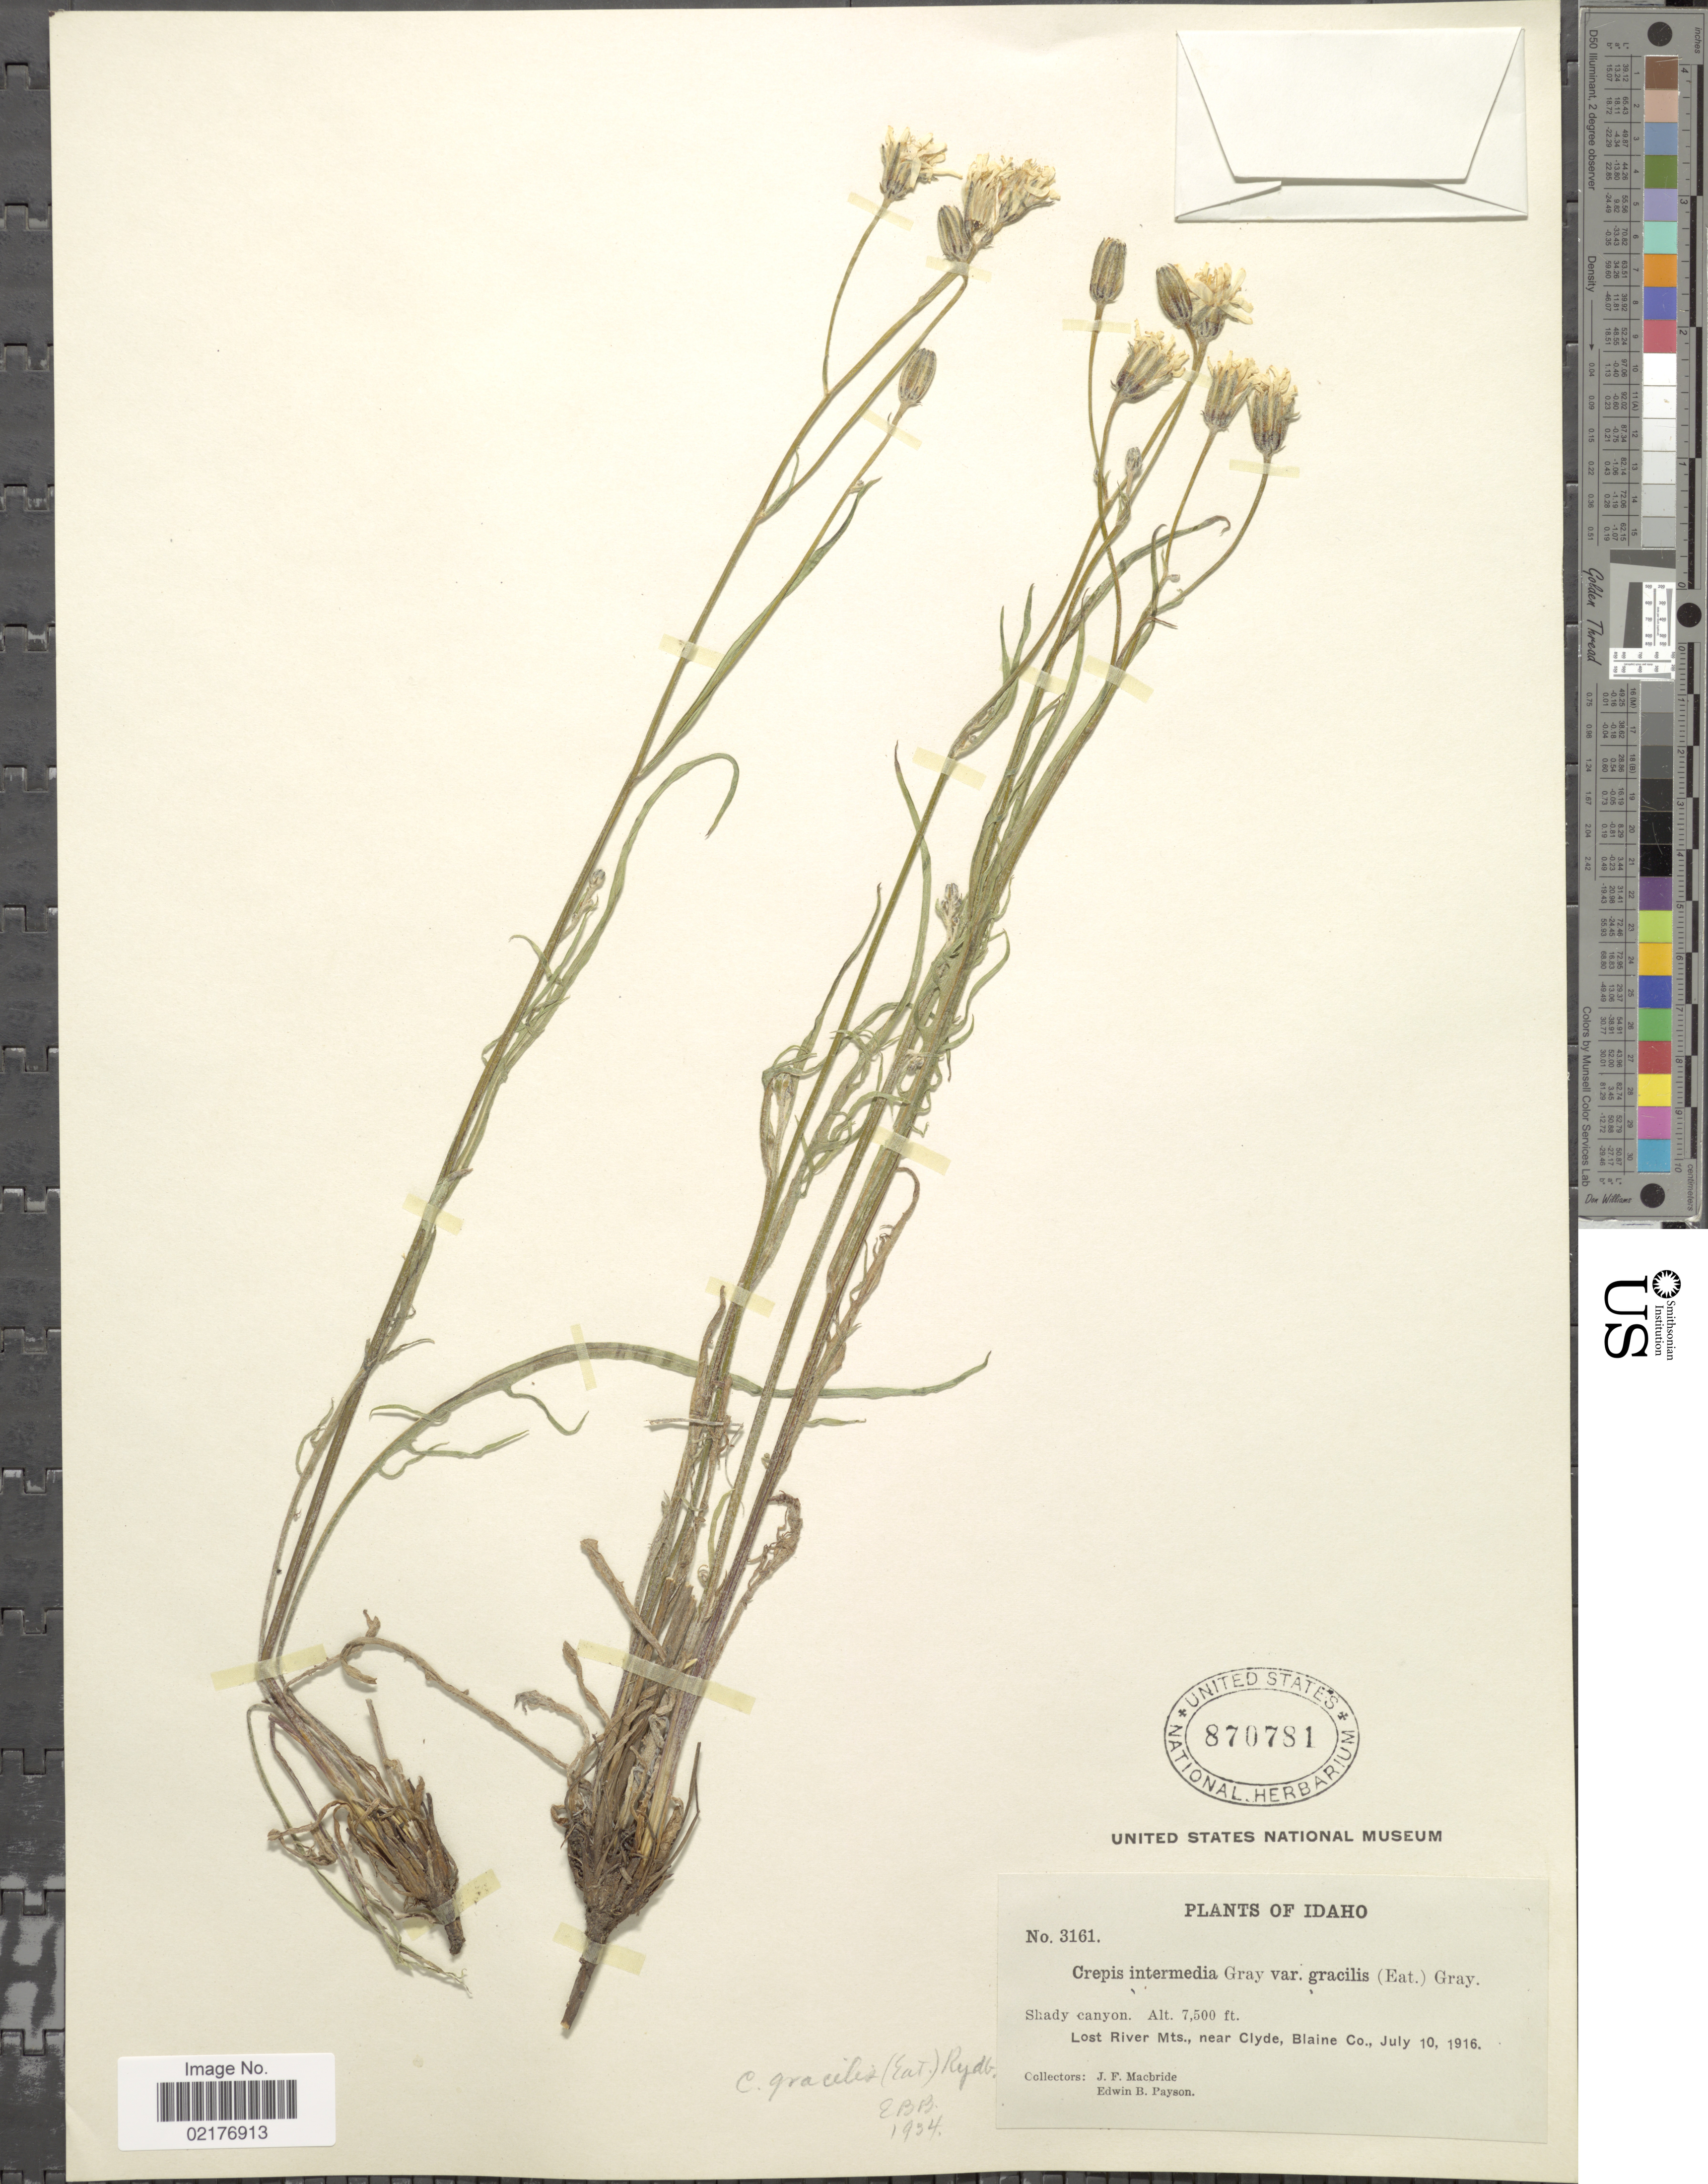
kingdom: Plantae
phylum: Tracheophyta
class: Magnoliopsida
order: Asterales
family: Asteraceae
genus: Crepis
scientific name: Crepis atribarba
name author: A. Heller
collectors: J. F. Macbride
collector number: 3161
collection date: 1916-07-10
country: United States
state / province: Idaho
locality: Lost River Mts., near Clyde, Blaine Co.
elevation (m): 2286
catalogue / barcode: US 870781